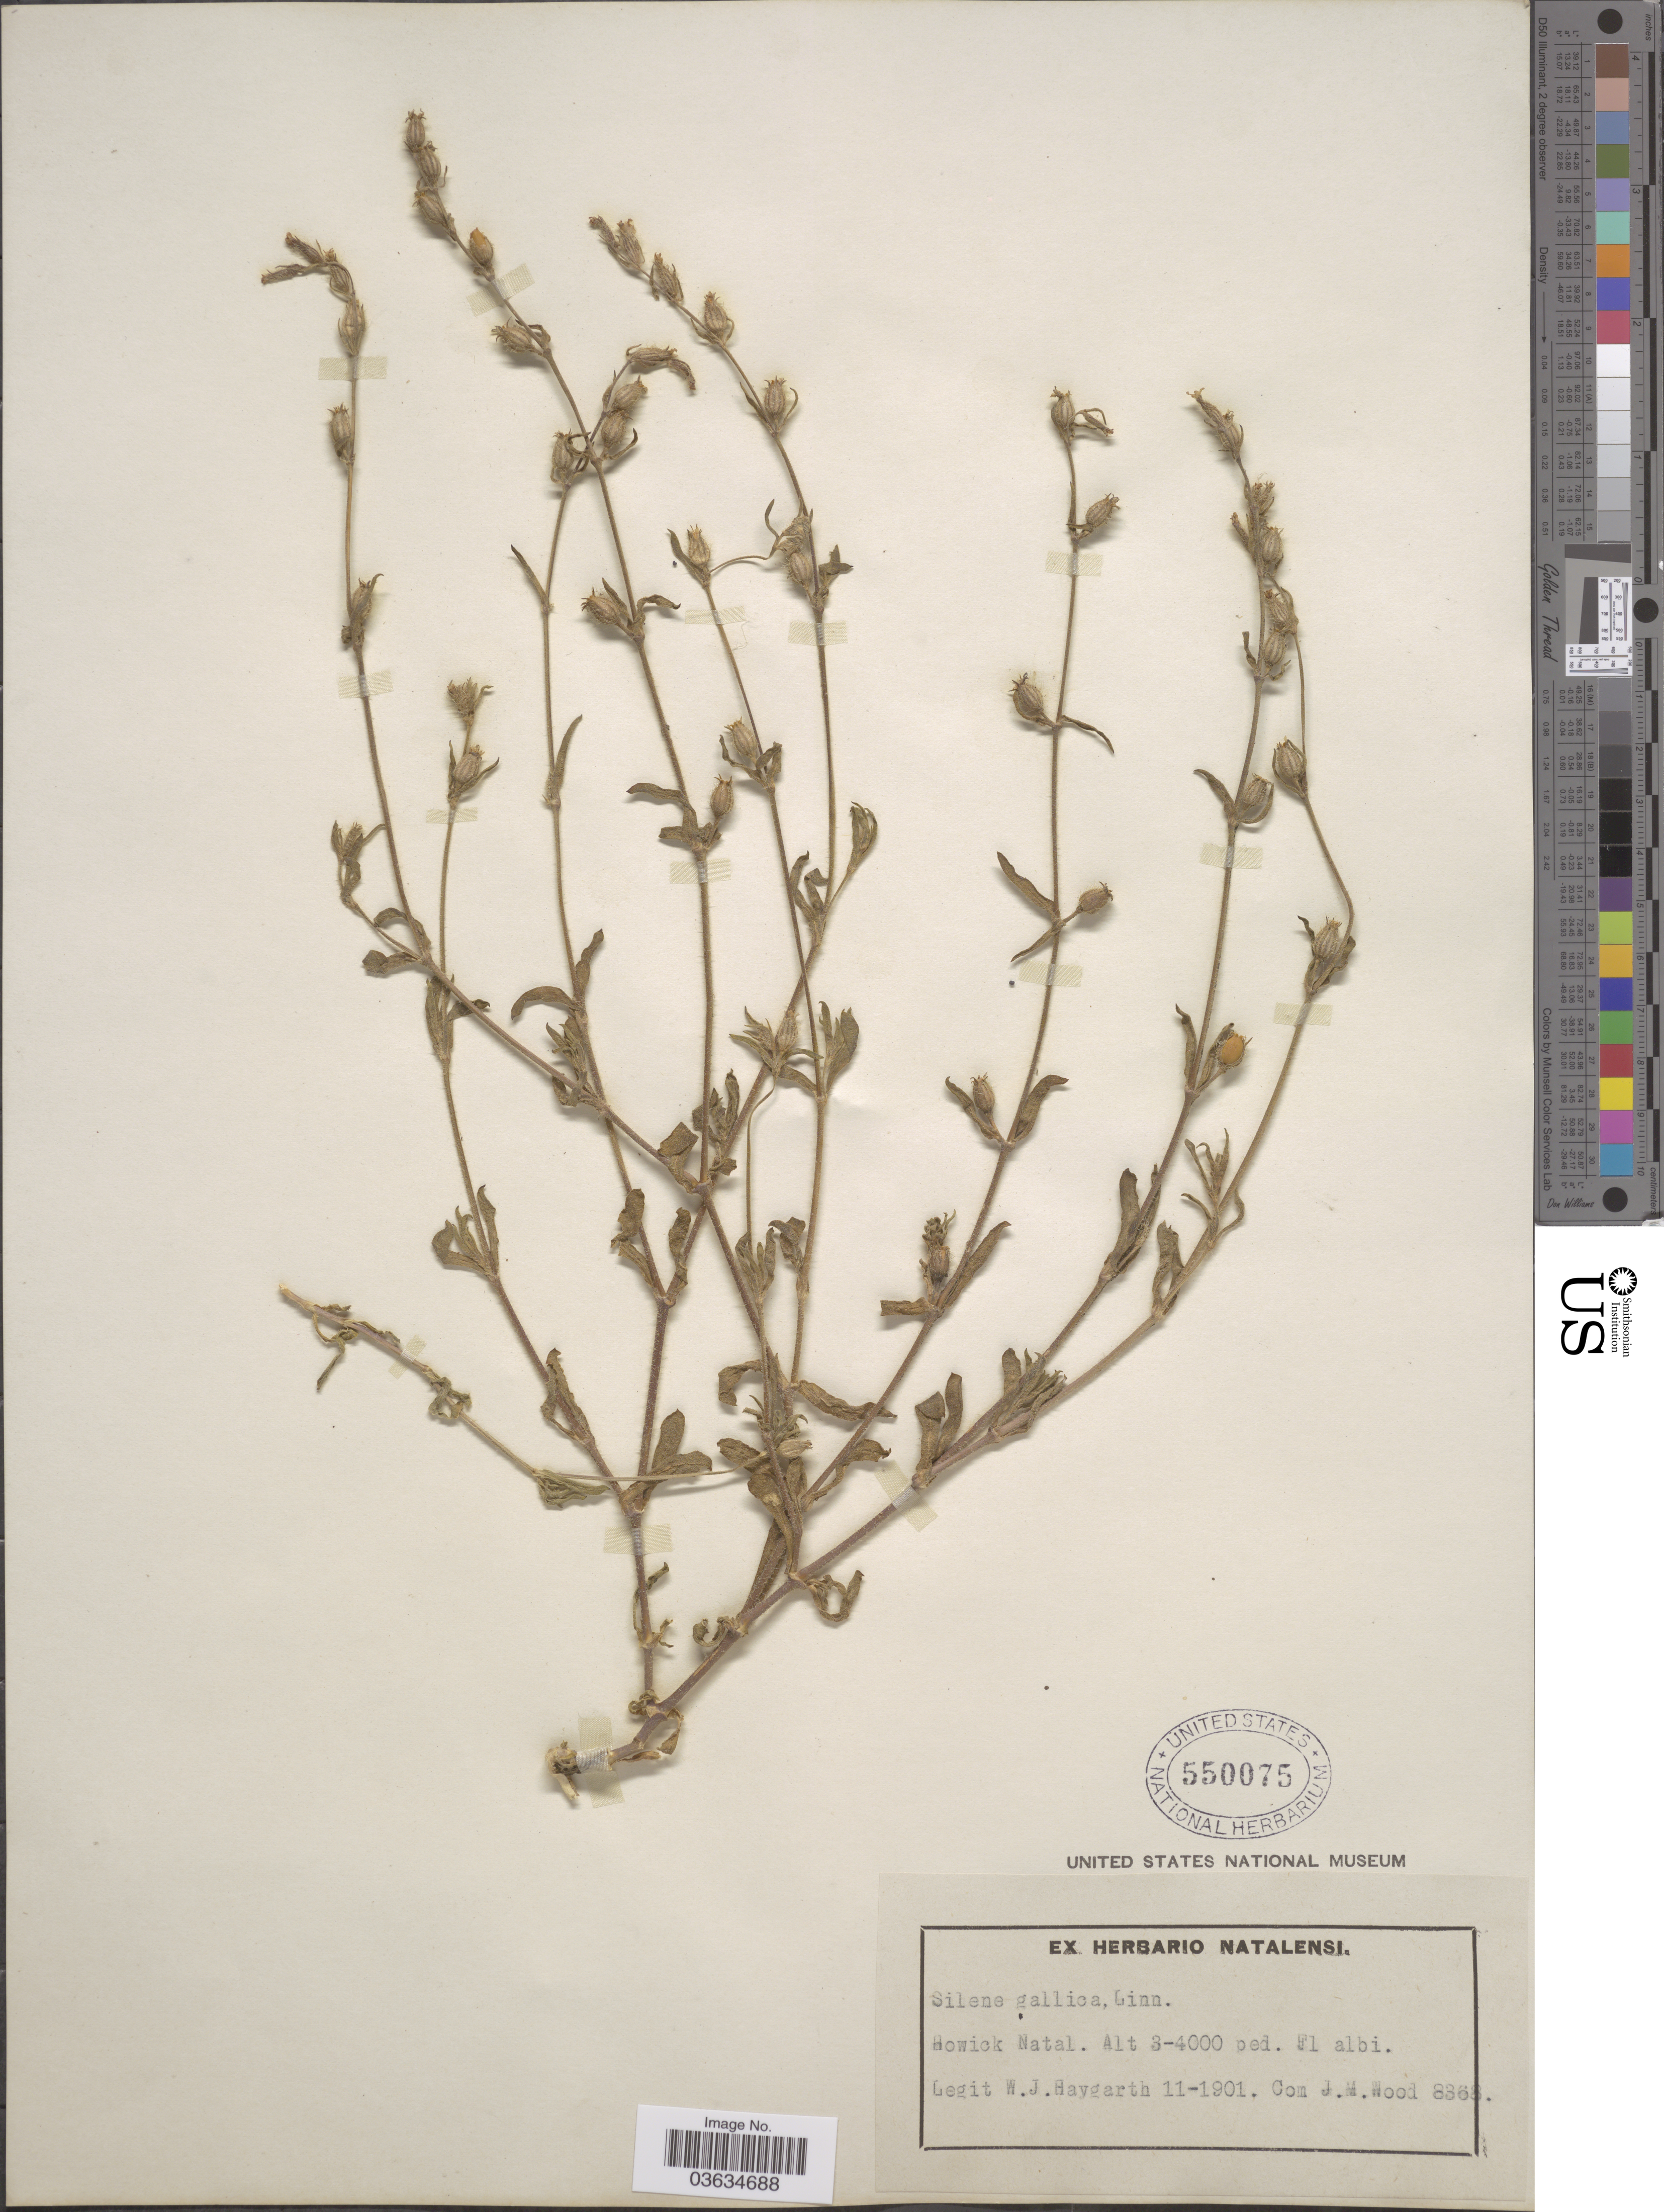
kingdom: Plantae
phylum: Tracheophyta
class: Magnoliopsida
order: Caryophyllales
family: Caryophyllaceae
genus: Silene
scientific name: Silene gallica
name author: L.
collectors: W. Haygarth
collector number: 8363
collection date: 1901-11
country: South Africa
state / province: KwaZulu-Natal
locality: Howick Natal.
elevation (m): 914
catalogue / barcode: US 550075